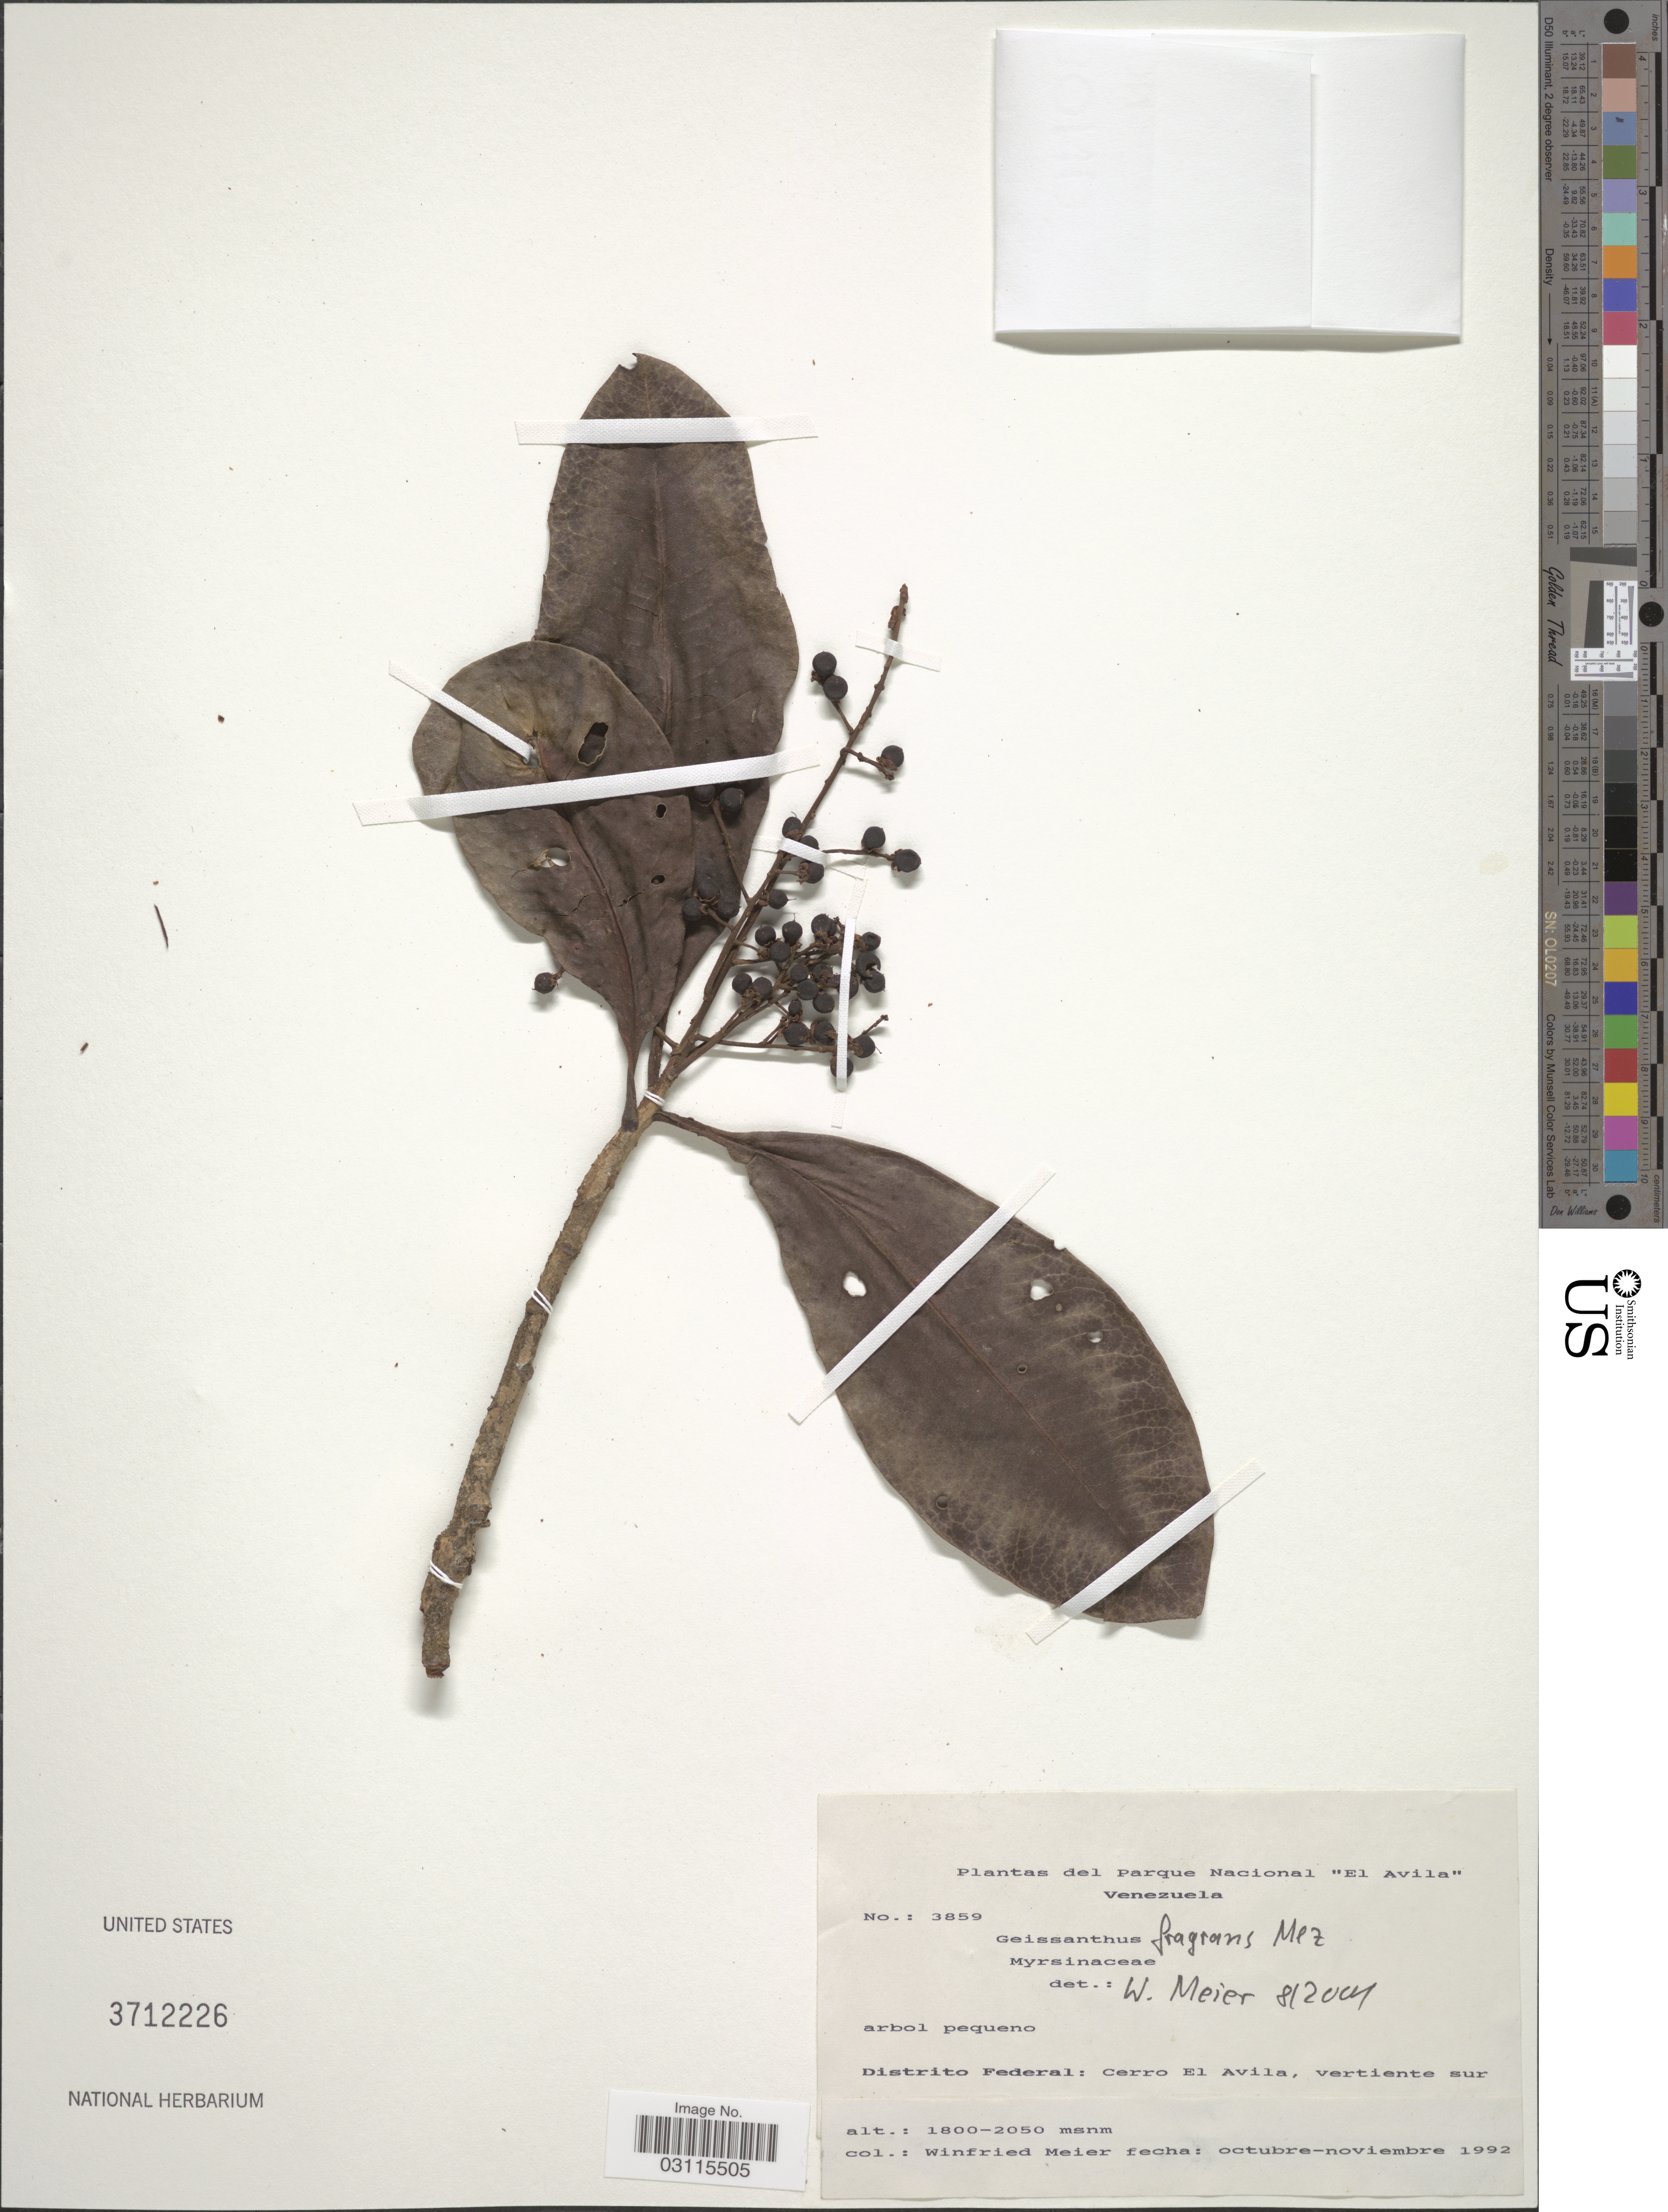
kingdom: Plantae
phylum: Tracheophyta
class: Magnoliopsida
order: Ericales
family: Primulaceae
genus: Geissanthus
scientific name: Geissanthus fragrans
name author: Mez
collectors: W. Meier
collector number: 3859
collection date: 1992-10/1992-11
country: Venezuela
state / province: Miranda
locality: Del Parque Nacional "El Avila". Distrito Federal: Cerro El Avila, vertiente sur.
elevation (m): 1800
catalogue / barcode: US 3712226